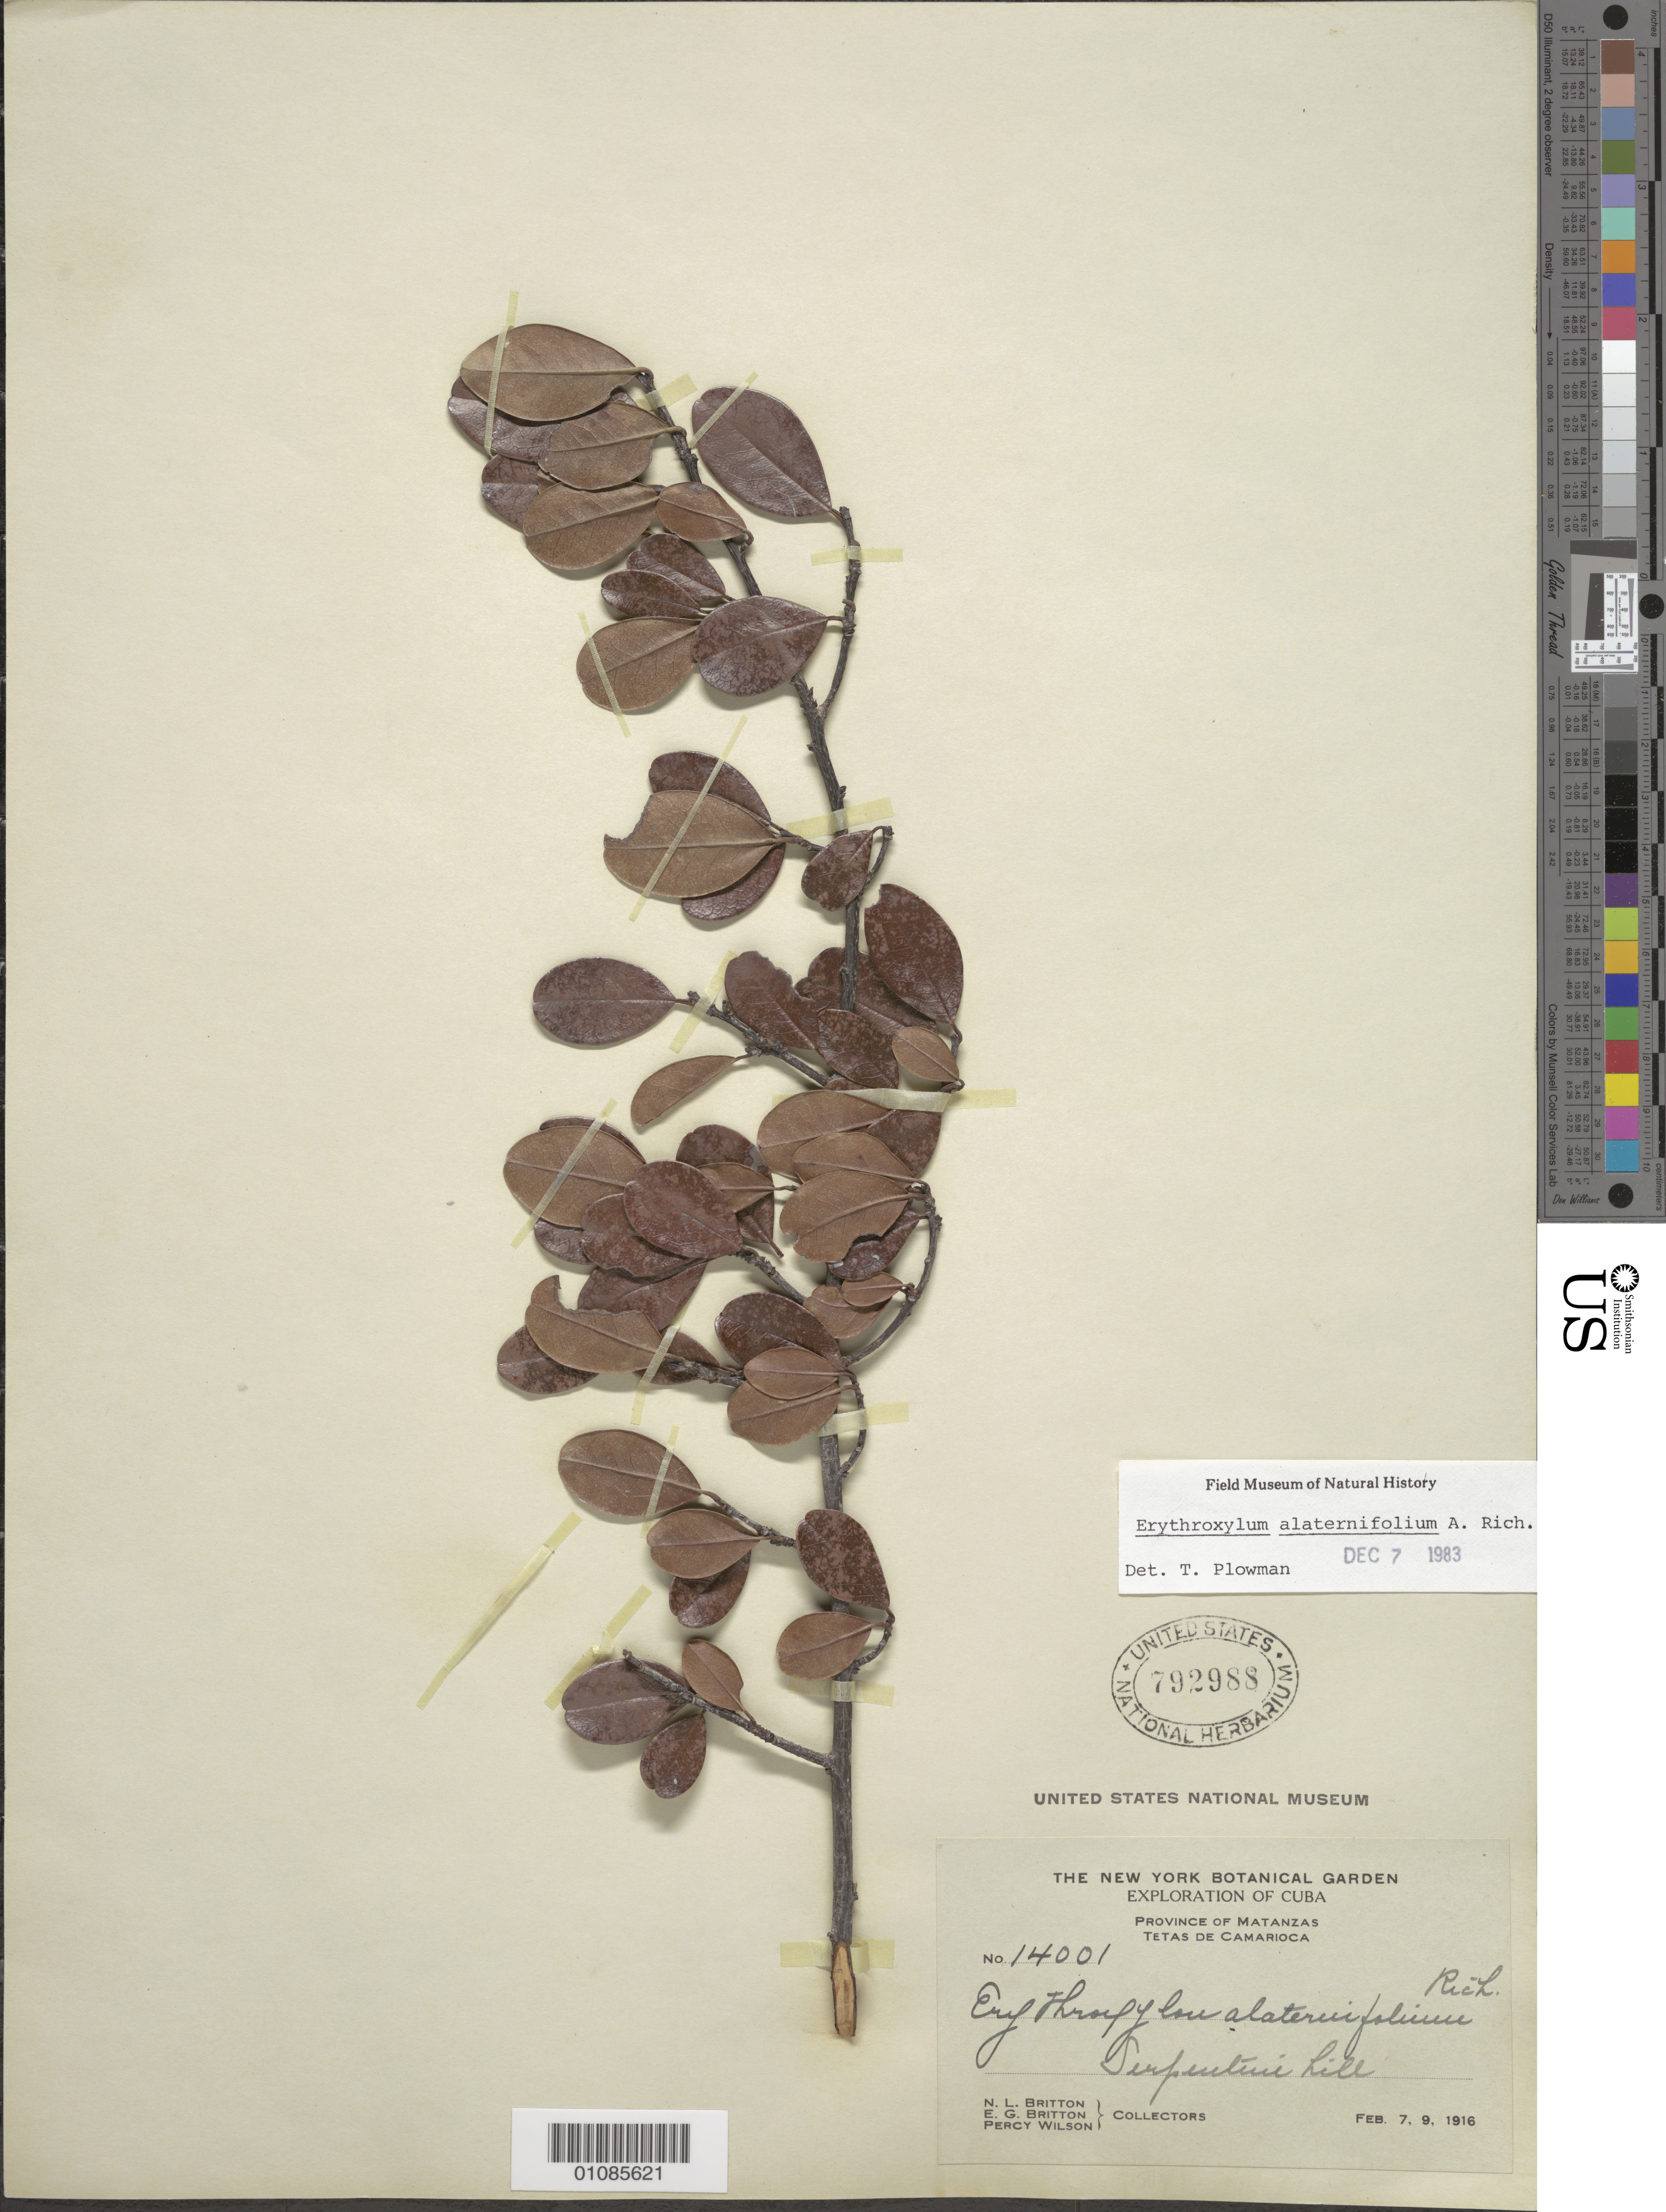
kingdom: Plantae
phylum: Tracheophyta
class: Magnoliopsida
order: Malpighiales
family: Erythroxylaceae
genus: Erythroxylum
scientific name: Erythroxylum alaternifolium var. alaternifolium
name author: A. Rich.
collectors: N. Britton, E. G. Britton & P. Wilson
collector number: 14001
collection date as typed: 07 Feb 1916 to 09 Feb 1916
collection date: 1916-02-07/1916-02-09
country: Cuba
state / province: Matanzas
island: Cuba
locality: Matanzas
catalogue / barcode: US 792988